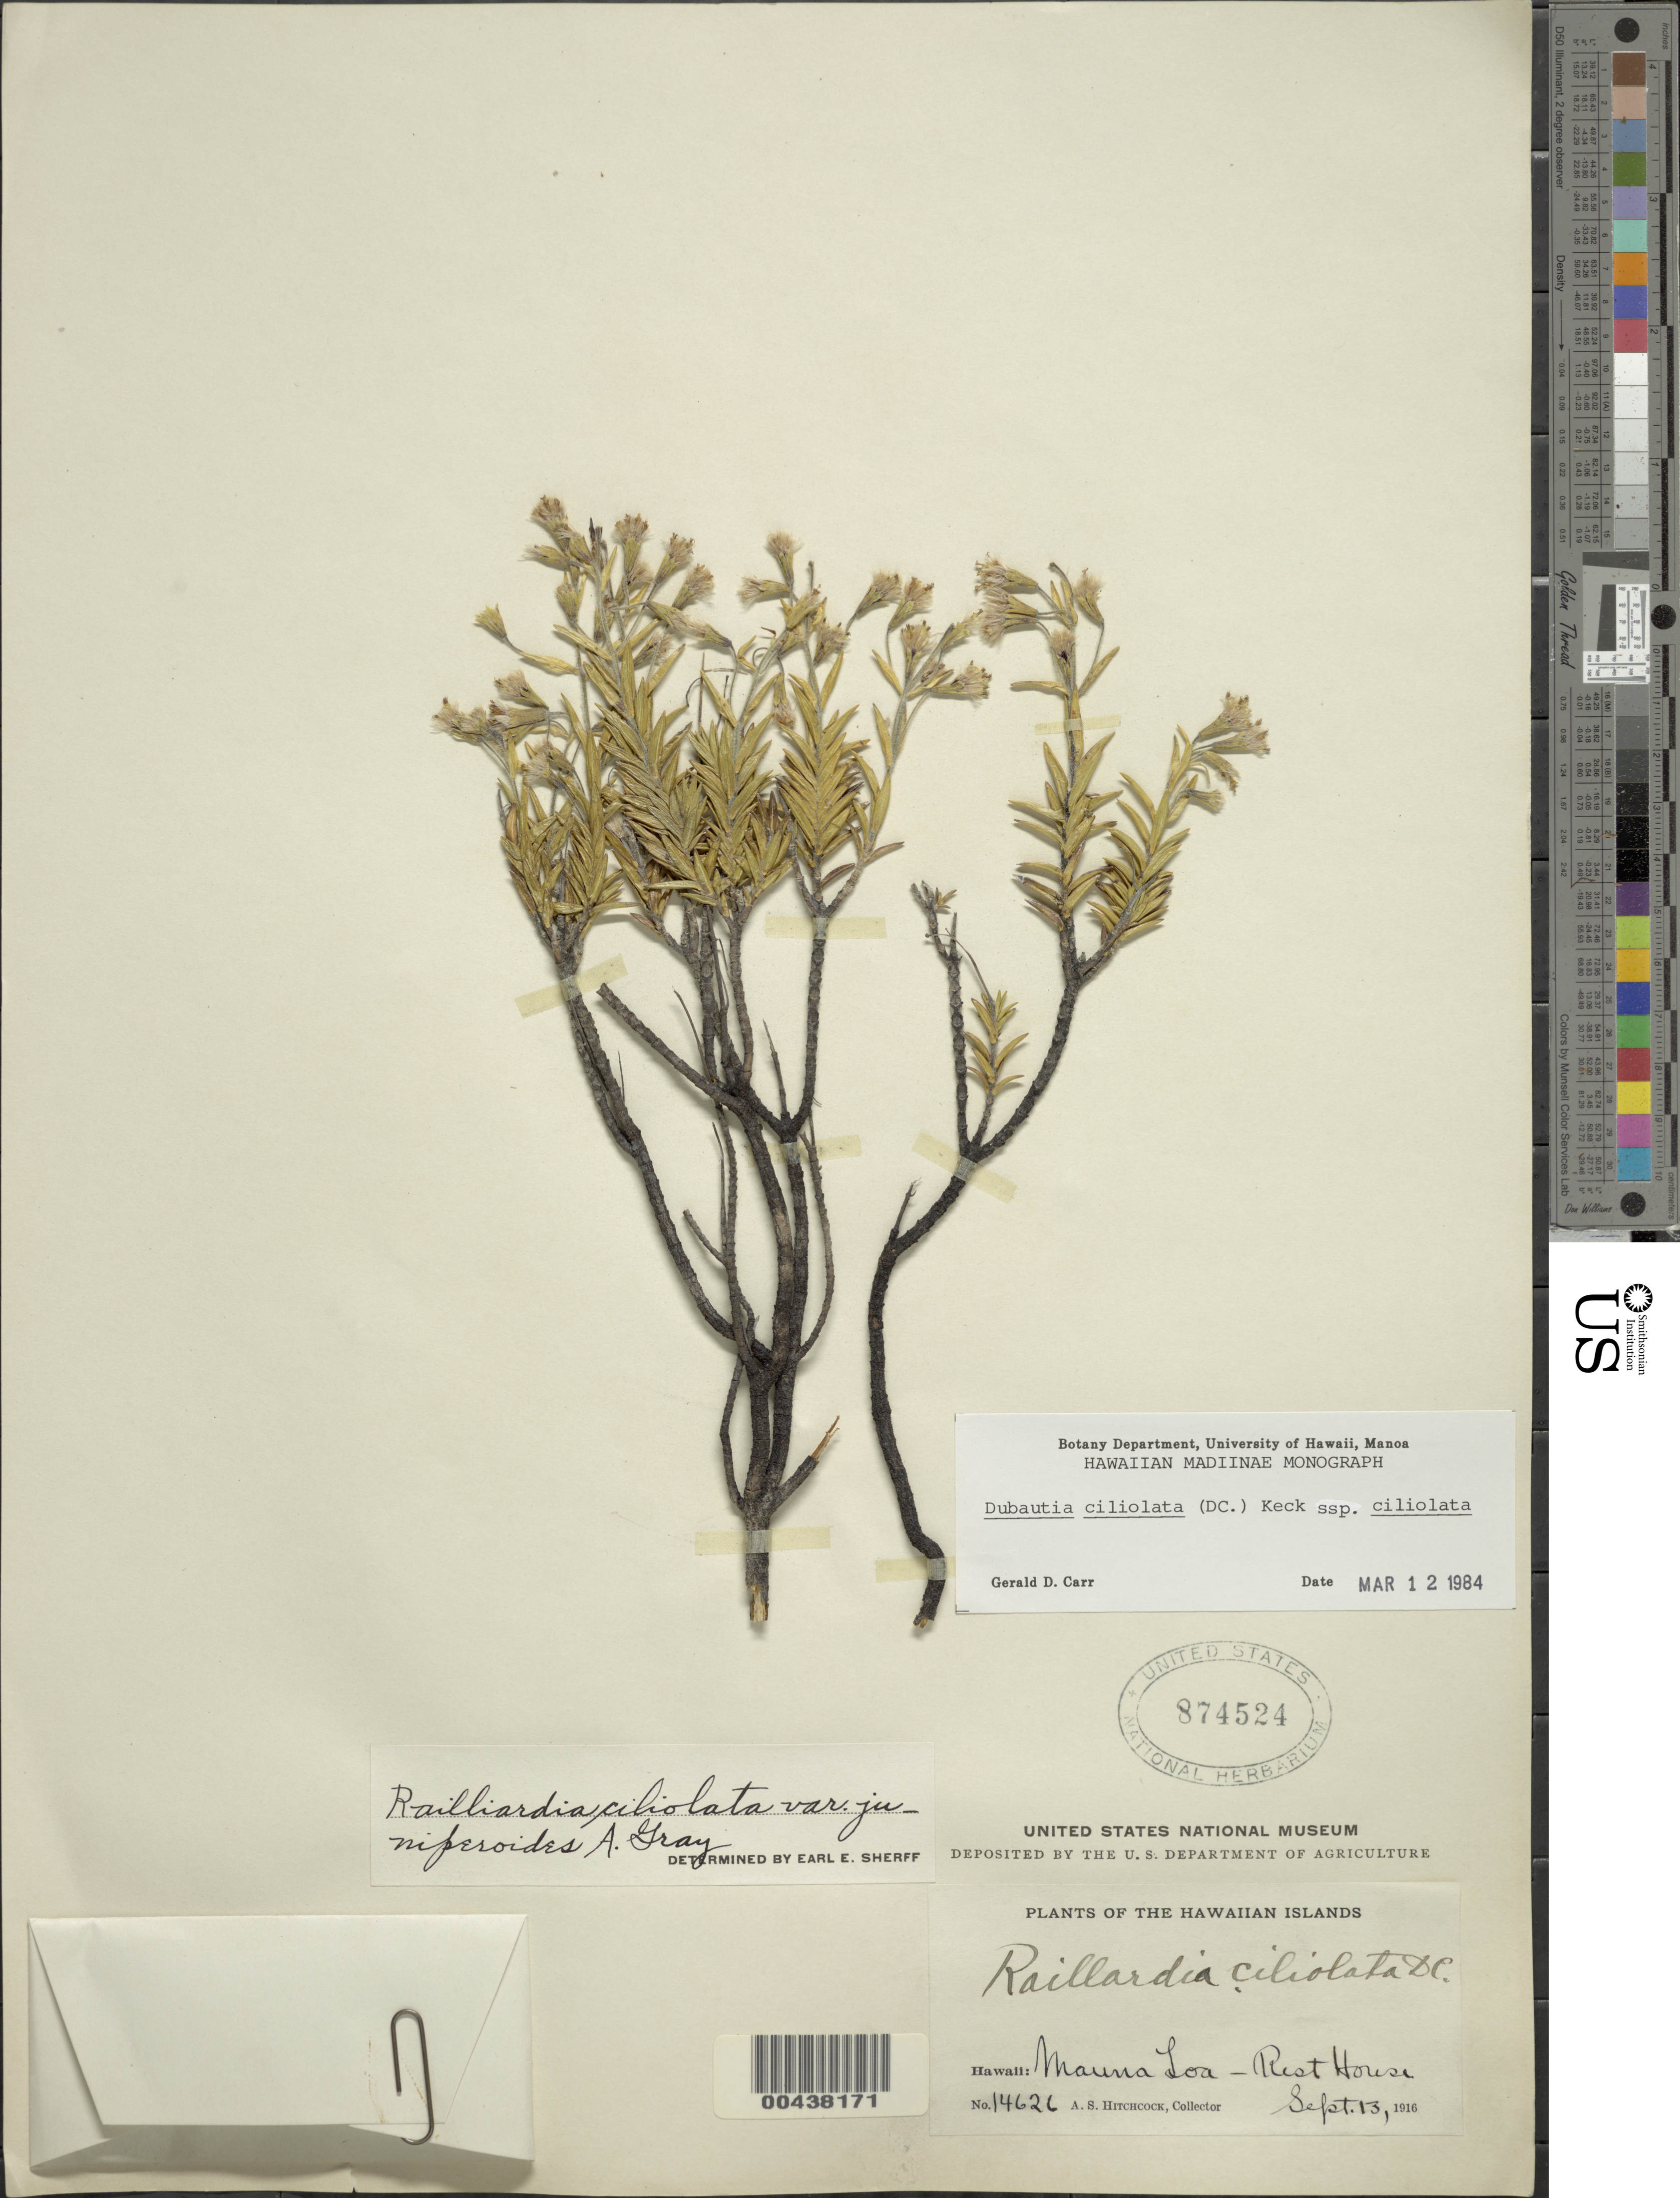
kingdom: Plantae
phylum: Tracheophyta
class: Magnoliopsida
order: Asterales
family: Asteraceae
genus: Dubautia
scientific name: Dubautia ciliolata subsp. ciliolata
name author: (DC.) D.D. Keck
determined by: Carr, G. D.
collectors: A. S. Hitchcock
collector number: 14626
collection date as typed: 13 Sep 1916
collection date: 1916-09-13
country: United States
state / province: Hawaii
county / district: Hawaii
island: Hawaii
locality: Mauna Loa - Rest House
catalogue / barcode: US 874524